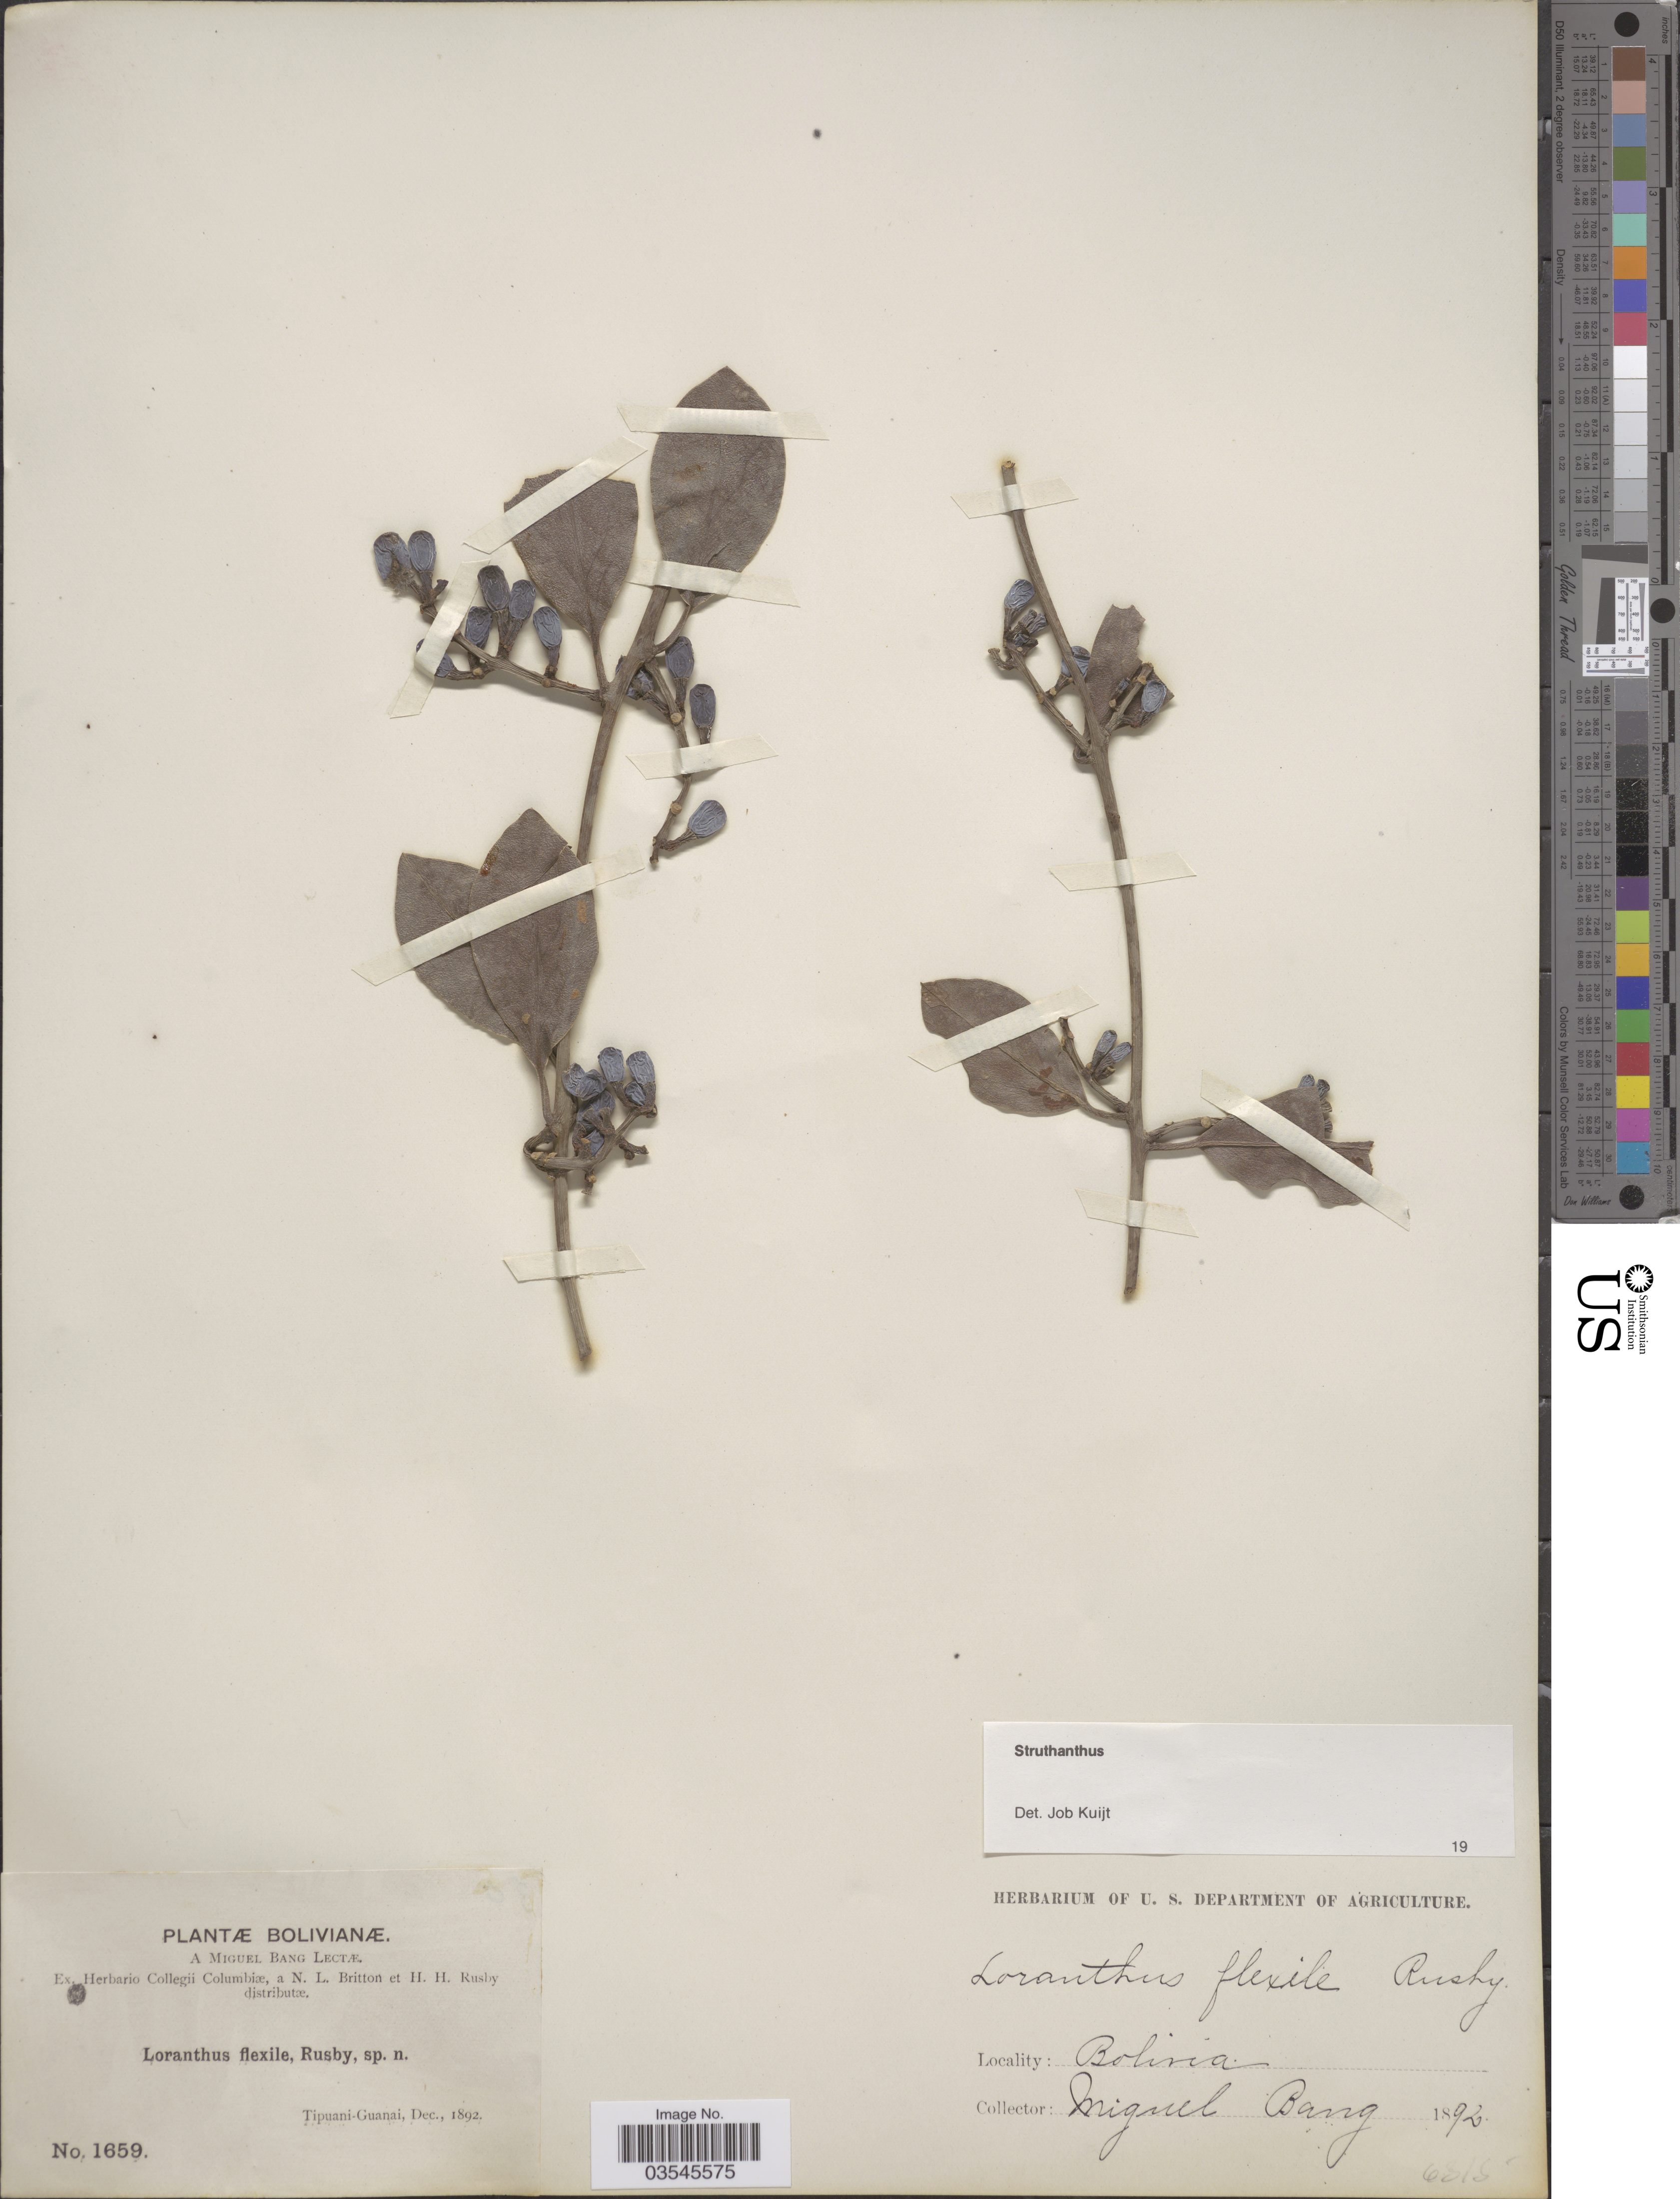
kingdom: Plantae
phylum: Tracheophyta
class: Magnoliopsida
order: Santalales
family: Loranthaceae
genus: Struthanthus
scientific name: Struthanthus sp.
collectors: M. Bang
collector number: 1659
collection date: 1892-12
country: Bolivia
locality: Tipuani-Guanai.